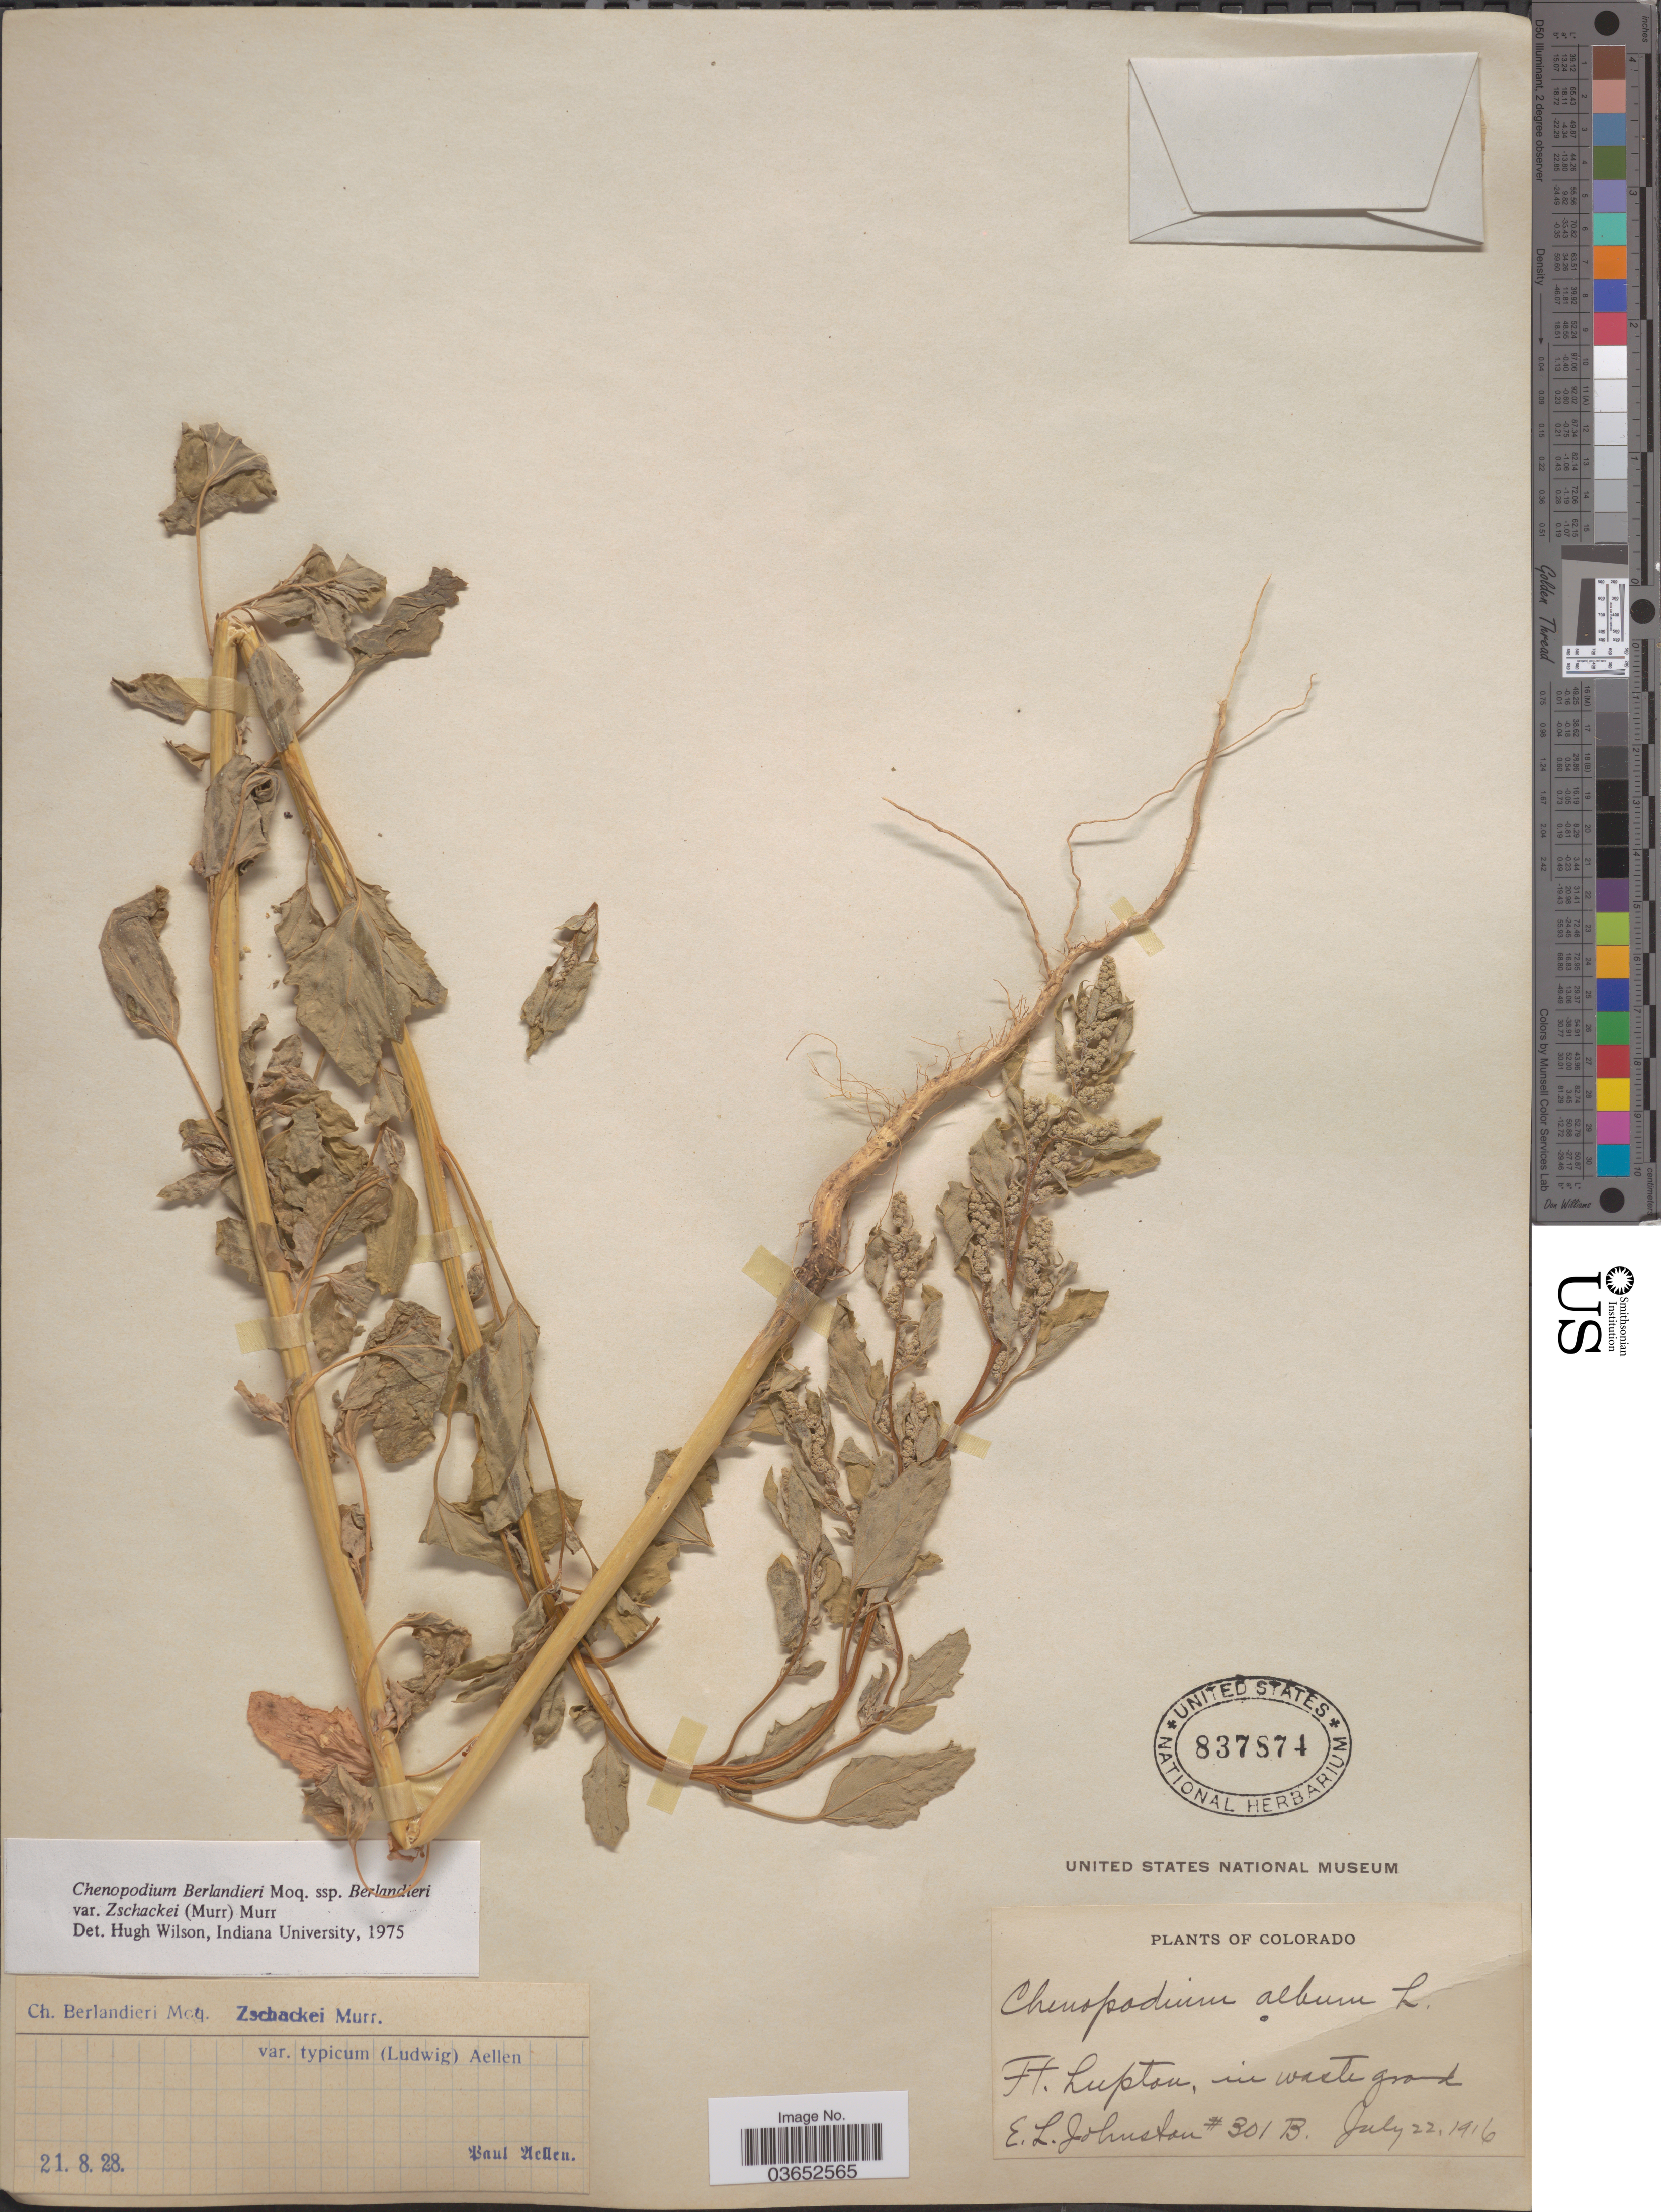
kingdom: Plantae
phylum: Tracheophyta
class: Magnoliopsida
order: Caryophyllales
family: Amaranthaceae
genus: Chenopodium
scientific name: Chenopodium berlandieri var. typicum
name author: A. Ludw. ex Graebn.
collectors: E. L. Johnston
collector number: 301B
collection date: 1916-07-22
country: United States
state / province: Colorado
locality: Ft. Lupton.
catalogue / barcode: US 837874